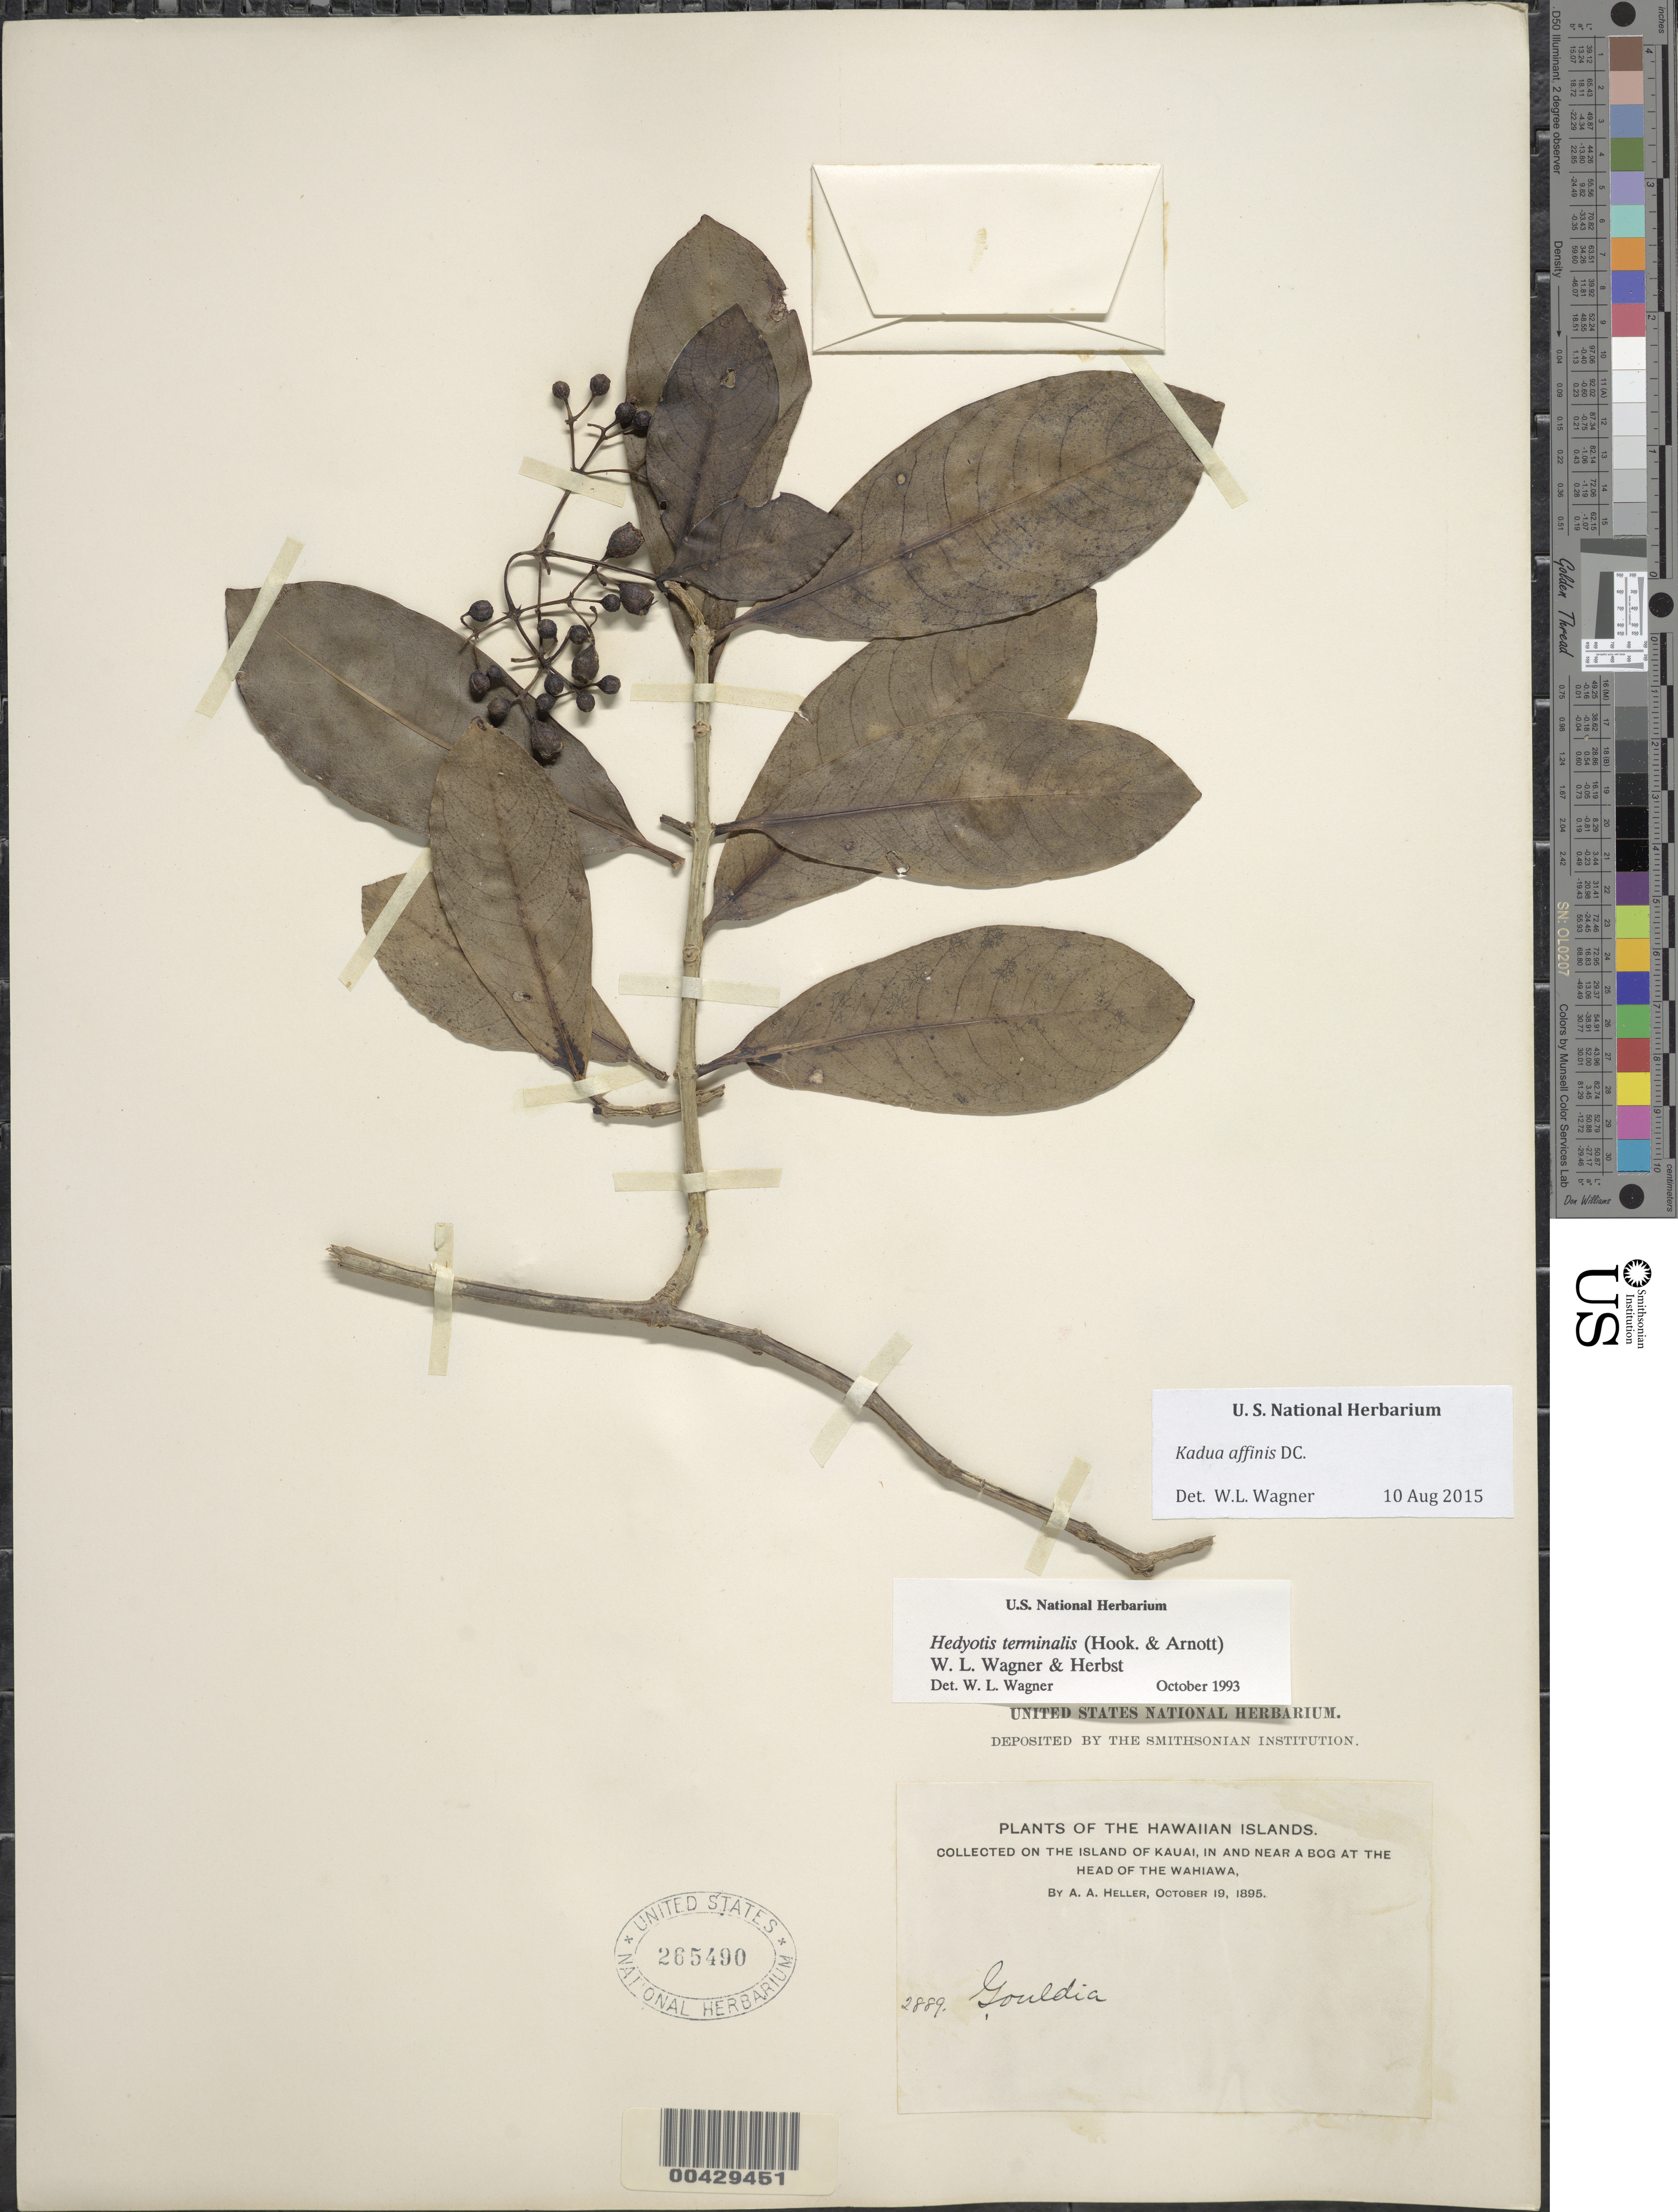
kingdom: Plantae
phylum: Tracheophyta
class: Magnoliopsida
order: Gentianales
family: Rubiaceae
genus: Kadua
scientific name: Kadua affinis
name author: DC.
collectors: A. A. Heller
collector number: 2889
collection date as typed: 19 Oct 1895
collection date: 1895-10-19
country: United States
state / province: Hawaii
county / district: Kauai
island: Kaua'i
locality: In and near a bog at the head of the Wahiawa.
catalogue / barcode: US 265490